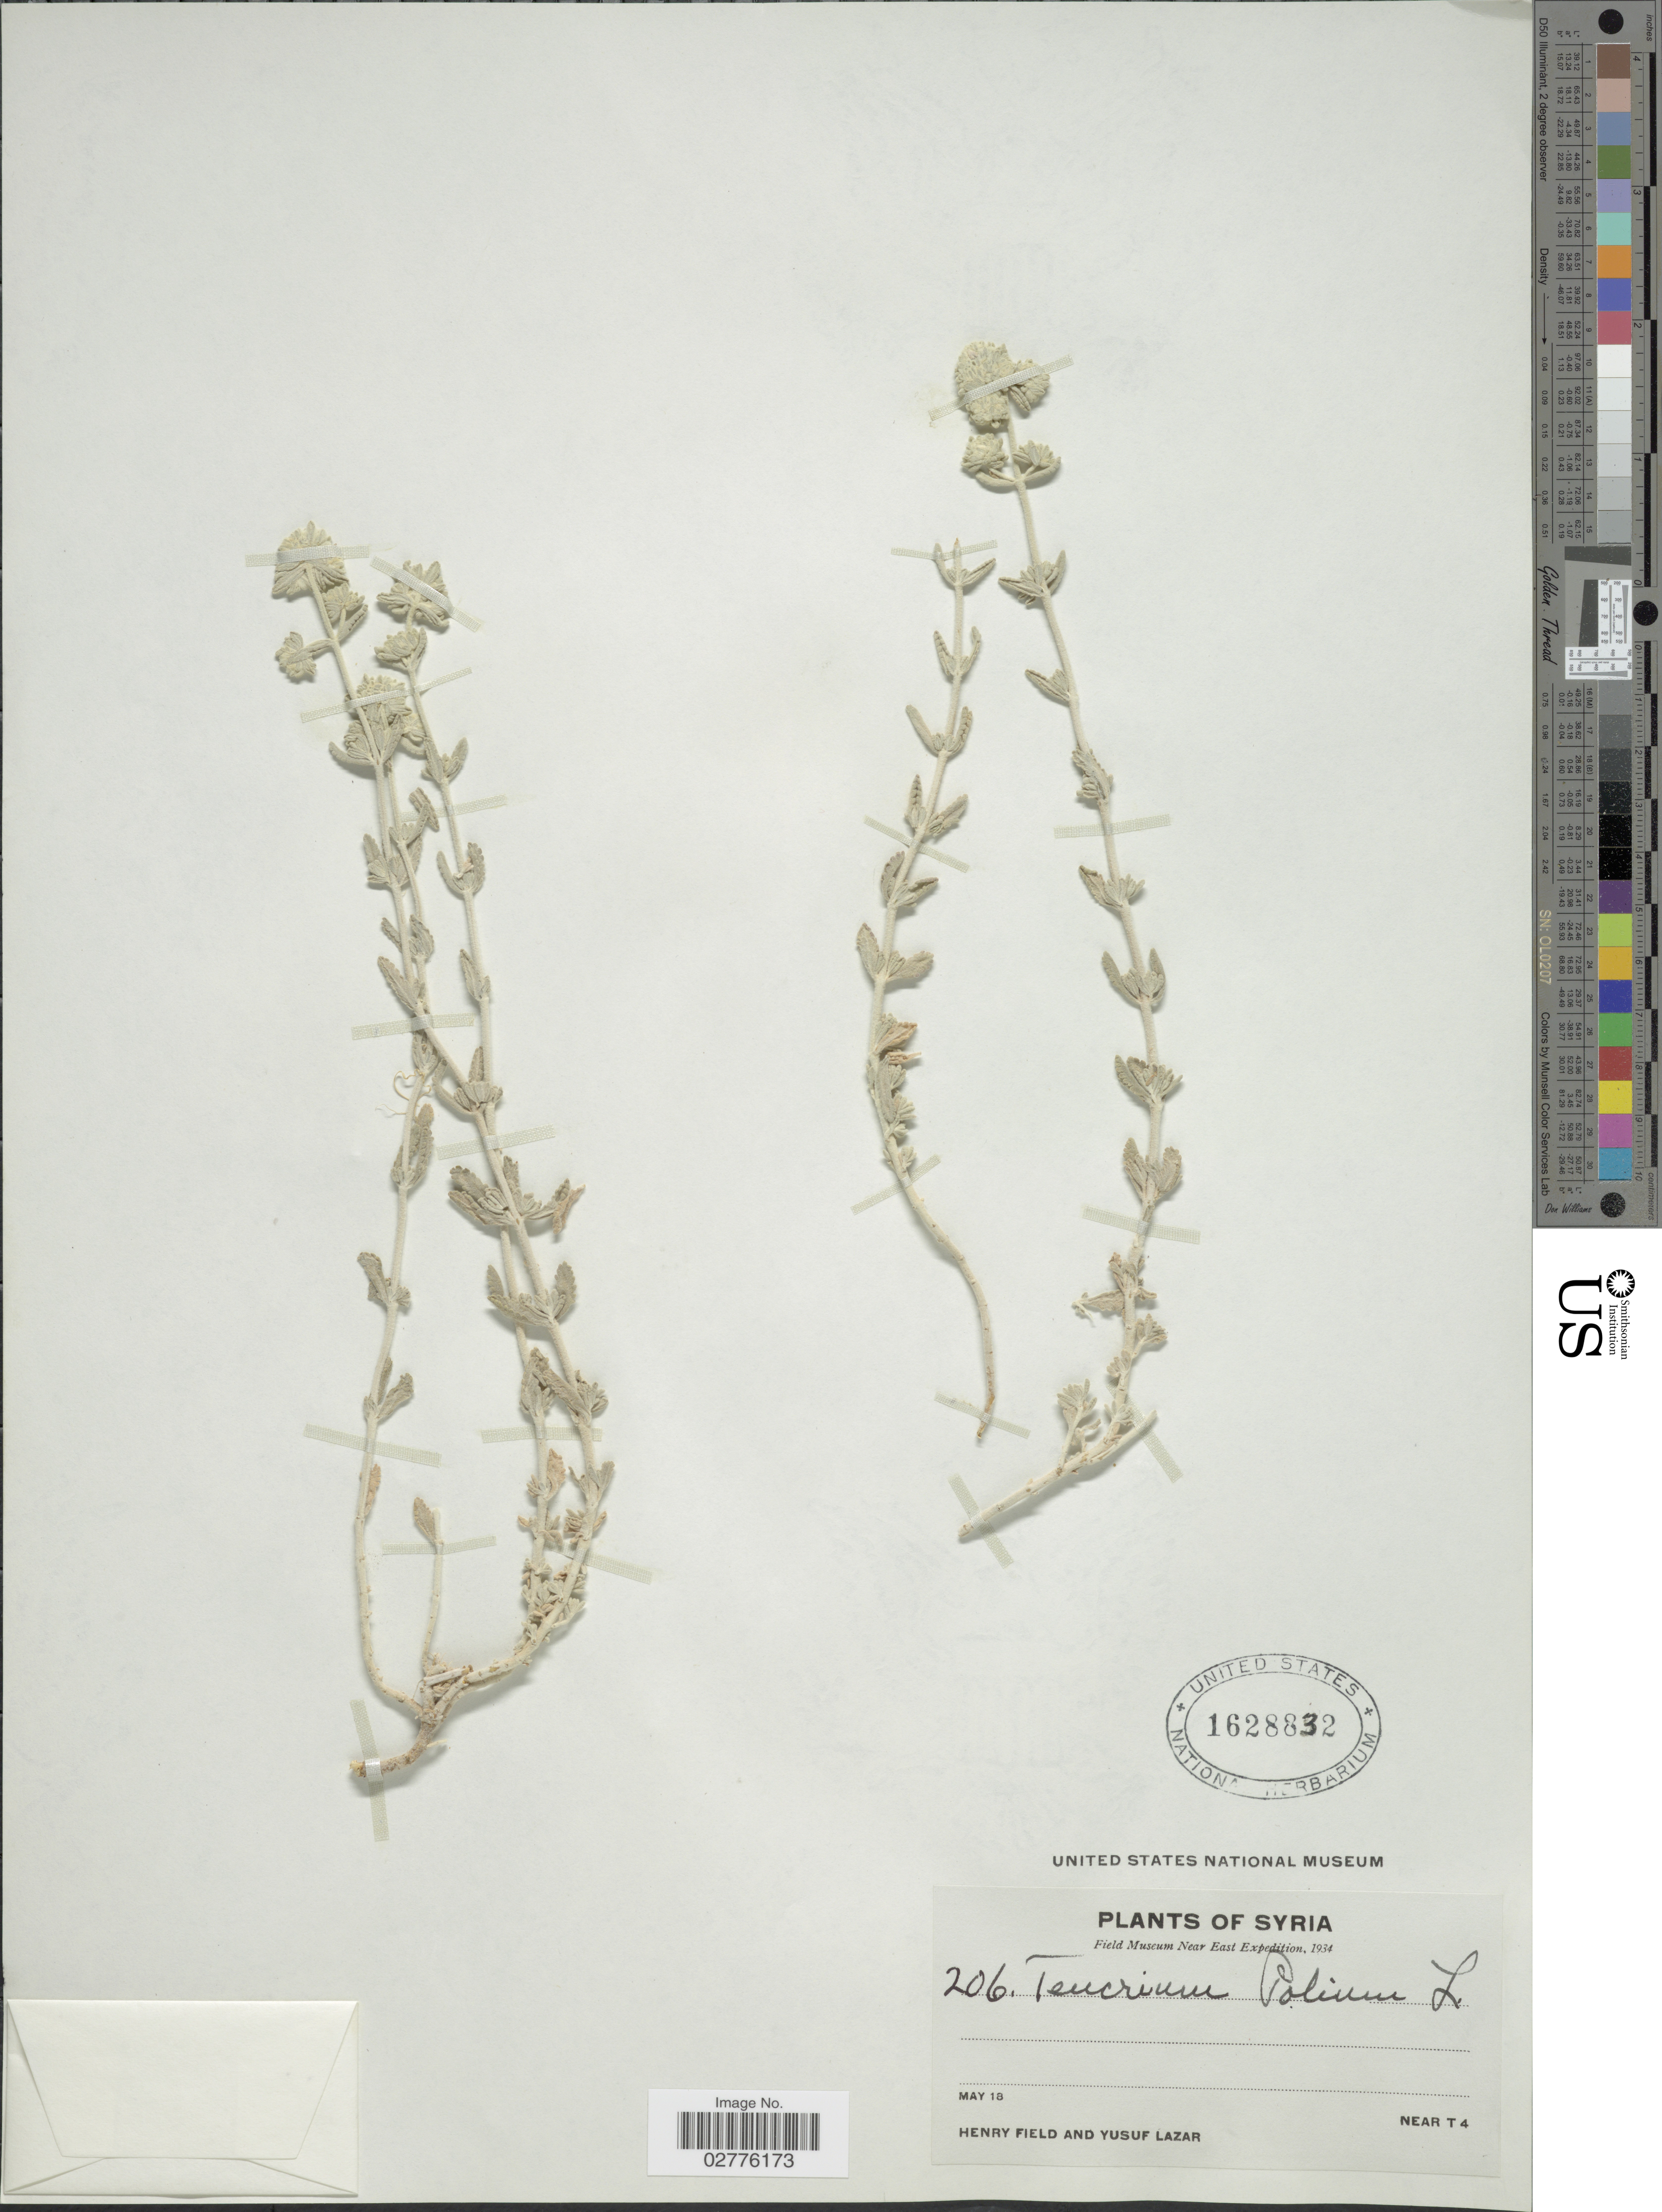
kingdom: Plantae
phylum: Tracheophyta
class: Magnoliopsida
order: Lamiales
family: Lamiaceae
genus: Teucrium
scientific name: Teucrium polium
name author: L.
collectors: H. Field & Y. Lazar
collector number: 206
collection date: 1934-05-18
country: Syria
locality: Near T4.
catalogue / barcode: US 1628832